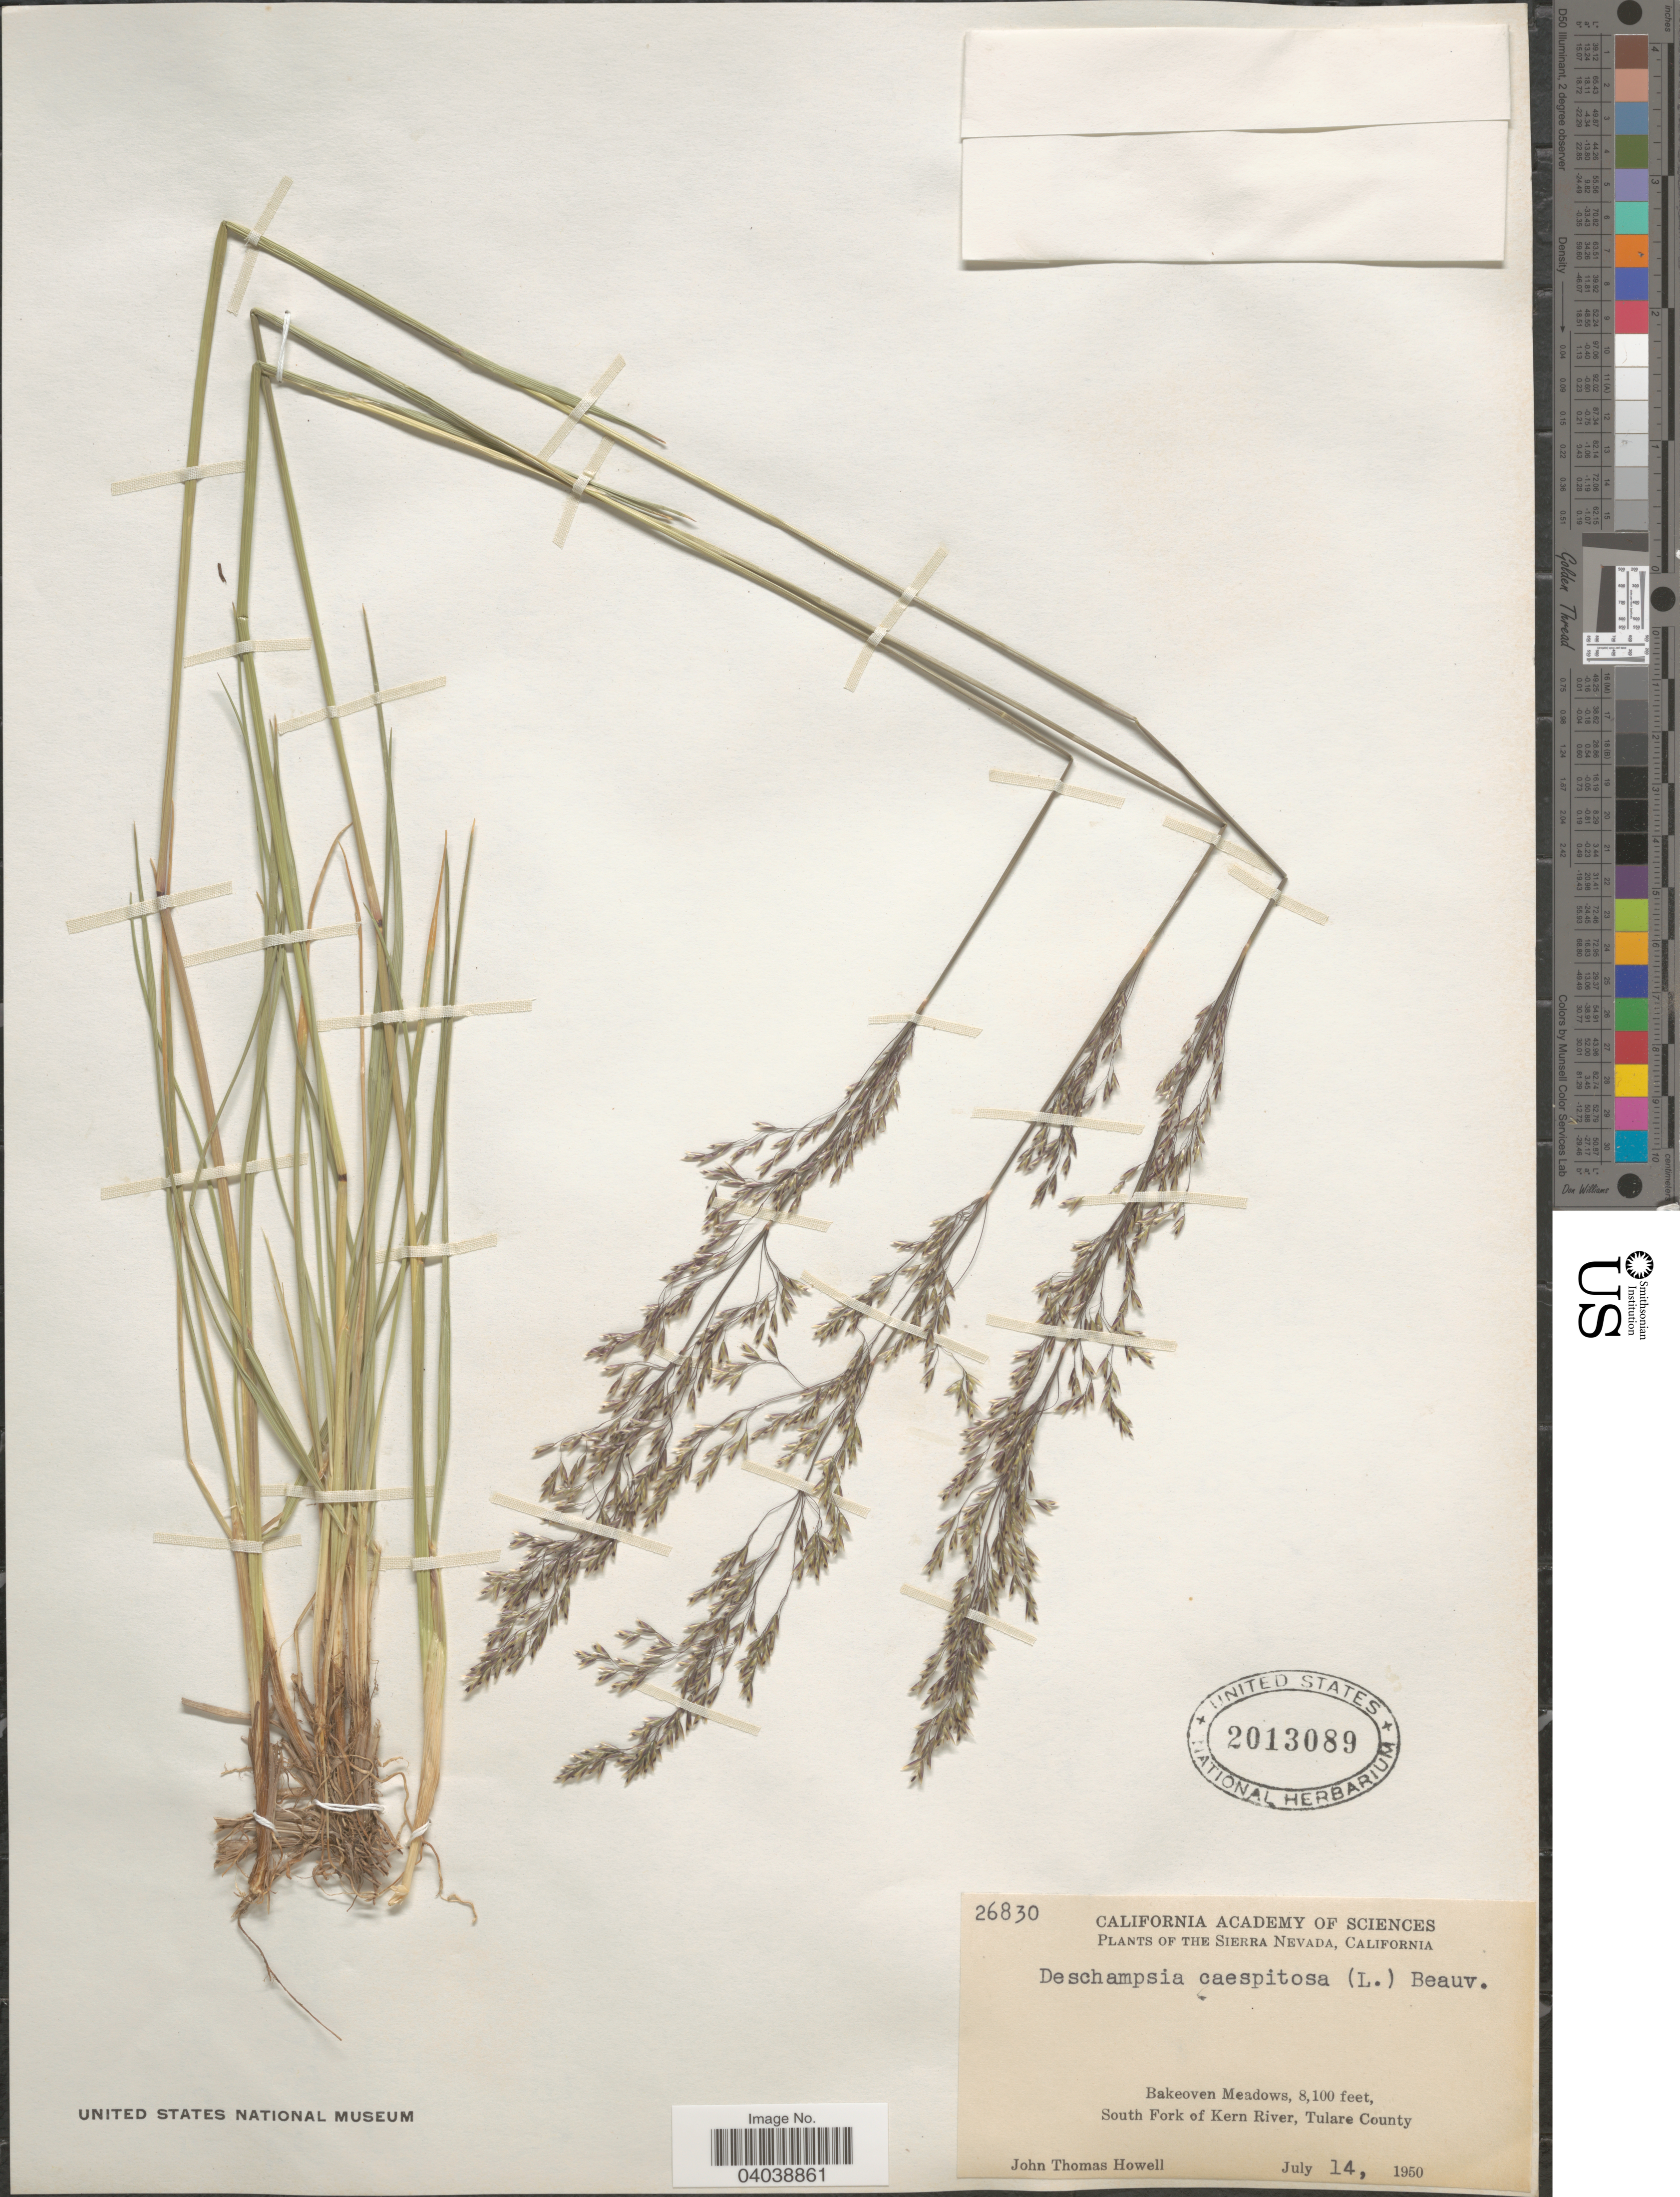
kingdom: Plantae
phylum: Tracheophyta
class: Liliopsida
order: Poales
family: Poaceae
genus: Deschampsia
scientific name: Deschampsia cespitosa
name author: (L.) P. Beauv.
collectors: J. T. Howell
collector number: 26830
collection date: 1950-07-14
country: United States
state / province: California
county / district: Tulare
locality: The Sierra Nevada. Bakeoven Meadows, South Fork of Kern River, Tulare County.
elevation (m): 2469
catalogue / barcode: US 2013089